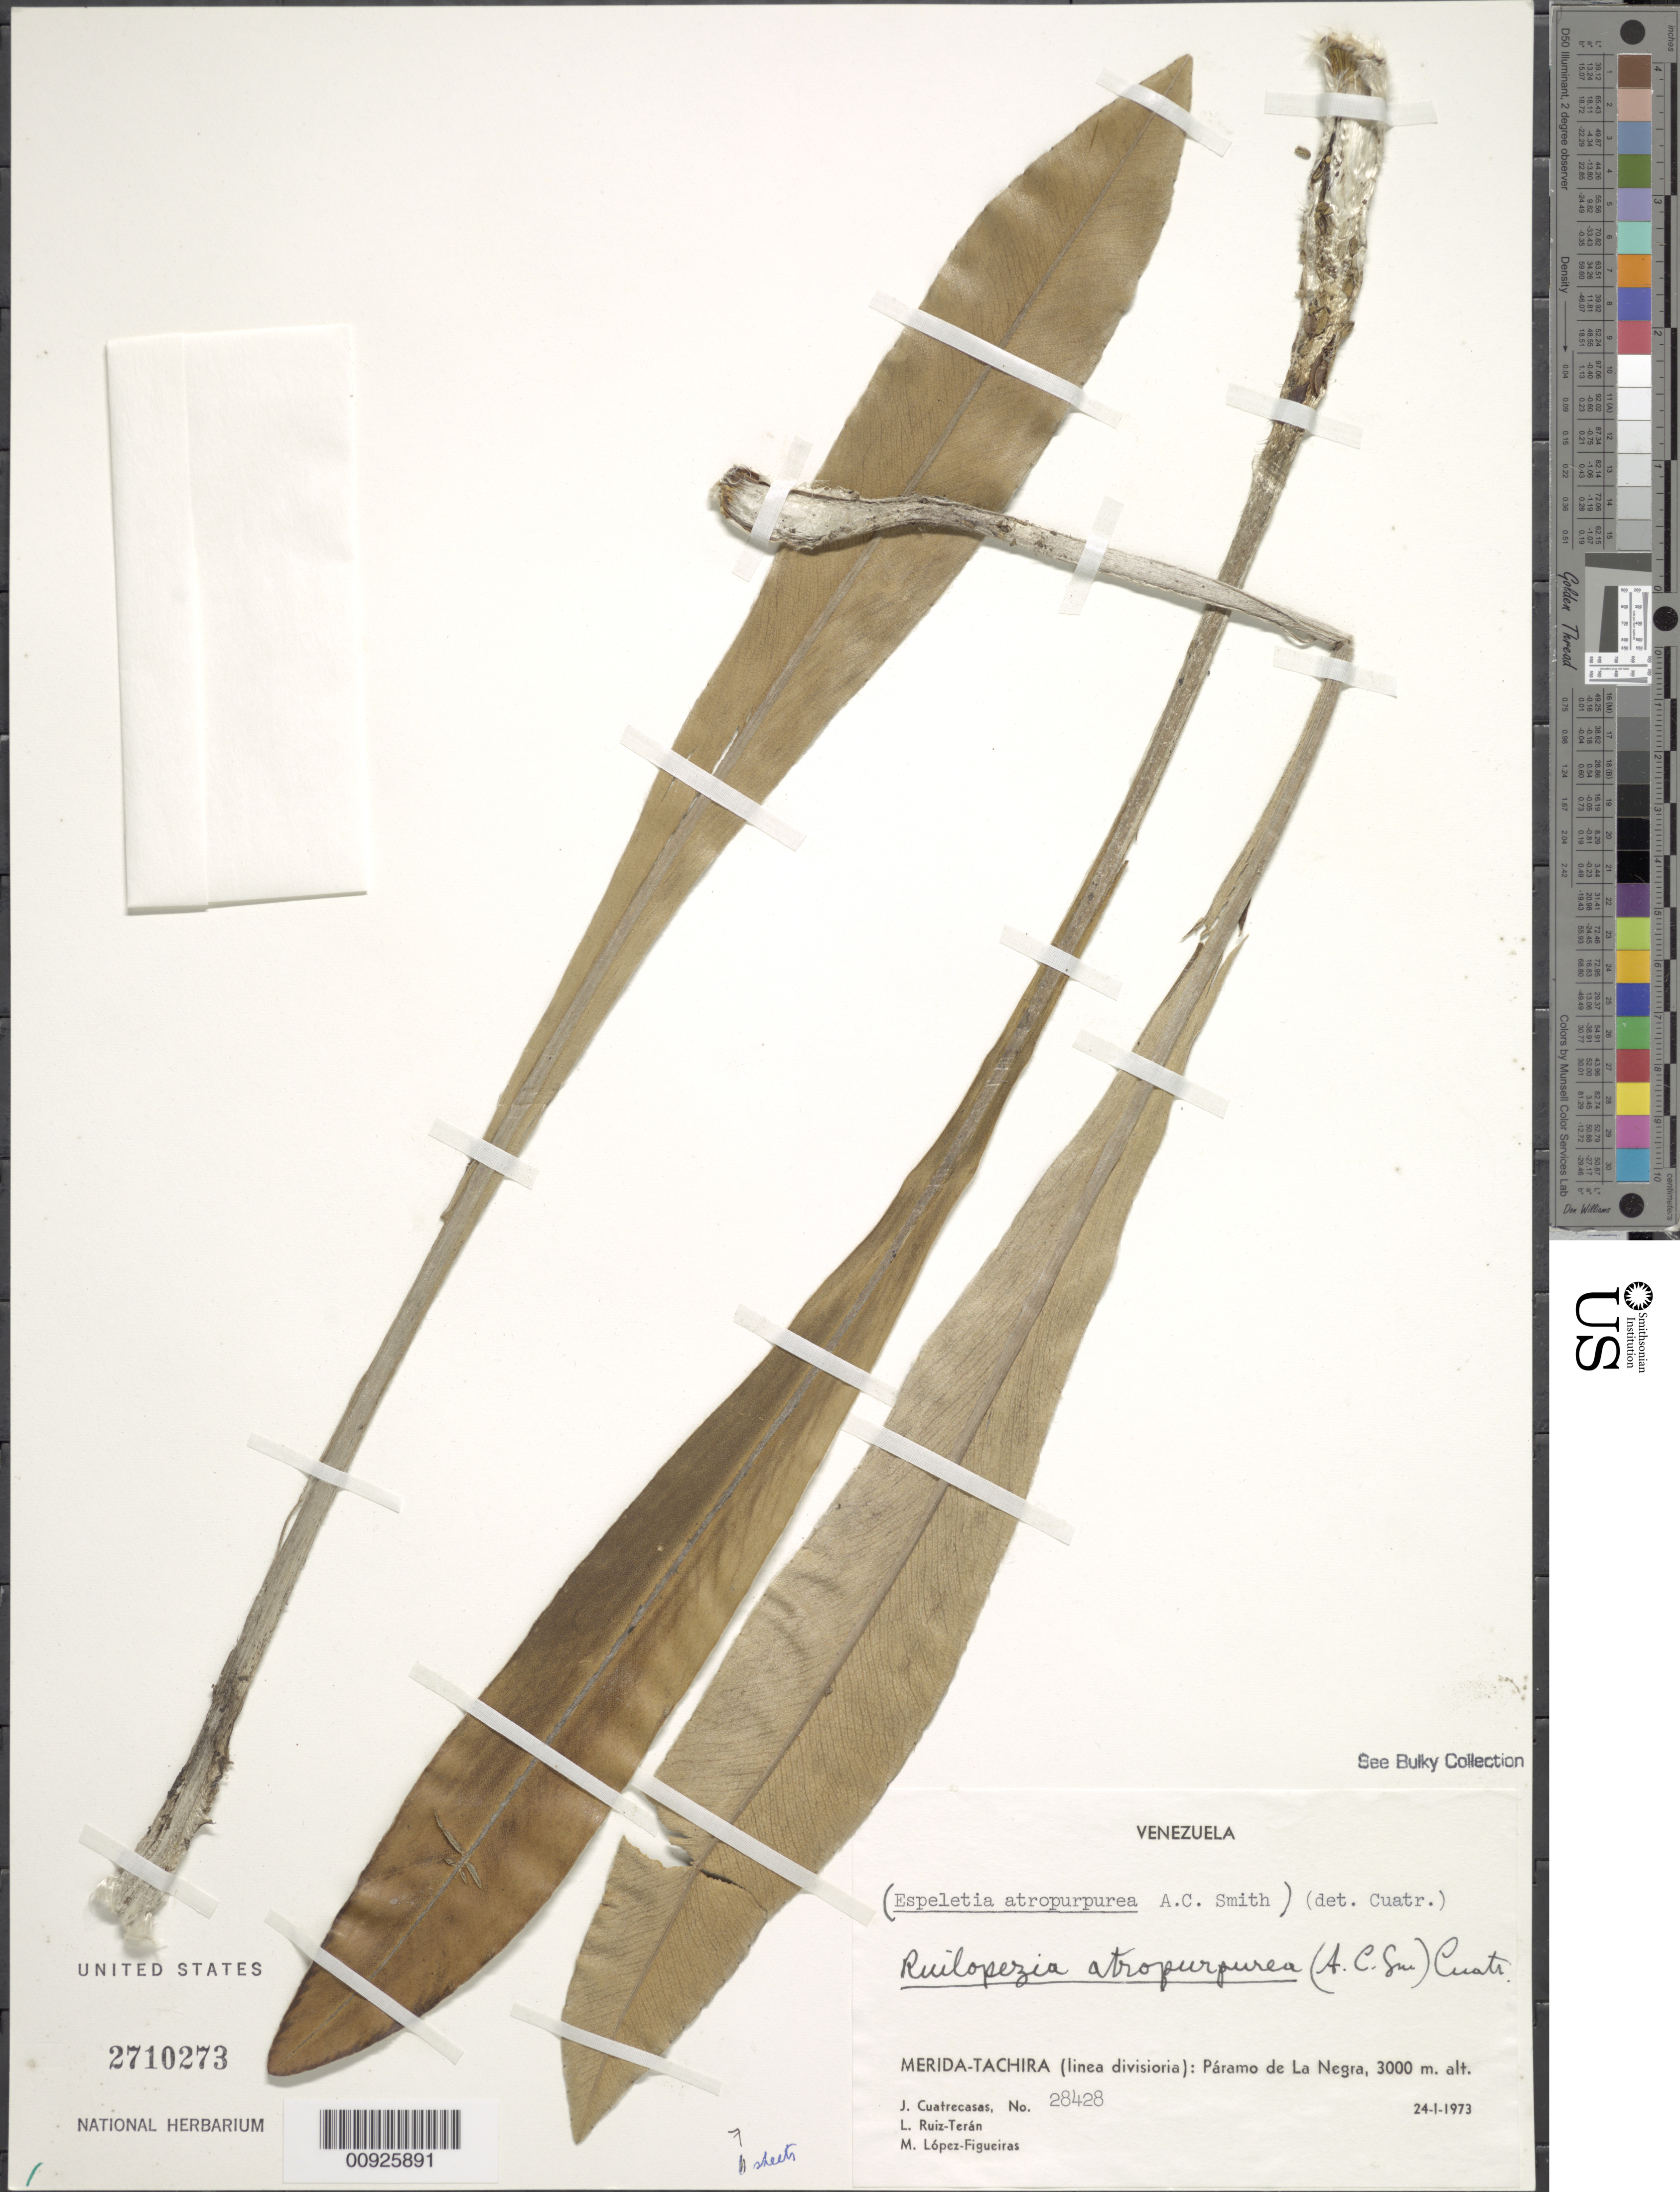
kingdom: Plantae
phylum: Tracheophyta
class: Magnoliopsida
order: Asterales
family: Asteraceae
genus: Ruilopezia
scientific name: Ruilopezia atropurpurea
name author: (A.C. Sm.) Cuatrec.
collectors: J. Cuatrecasas, L. E. Ruíz-Terán & M. López Figueiras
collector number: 28428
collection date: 1973-01-24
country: Venezuela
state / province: Táchira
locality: Páramo de la Negra. Línea divisoria entre Táchira y Mérida.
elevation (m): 3000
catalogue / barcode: US 2710273